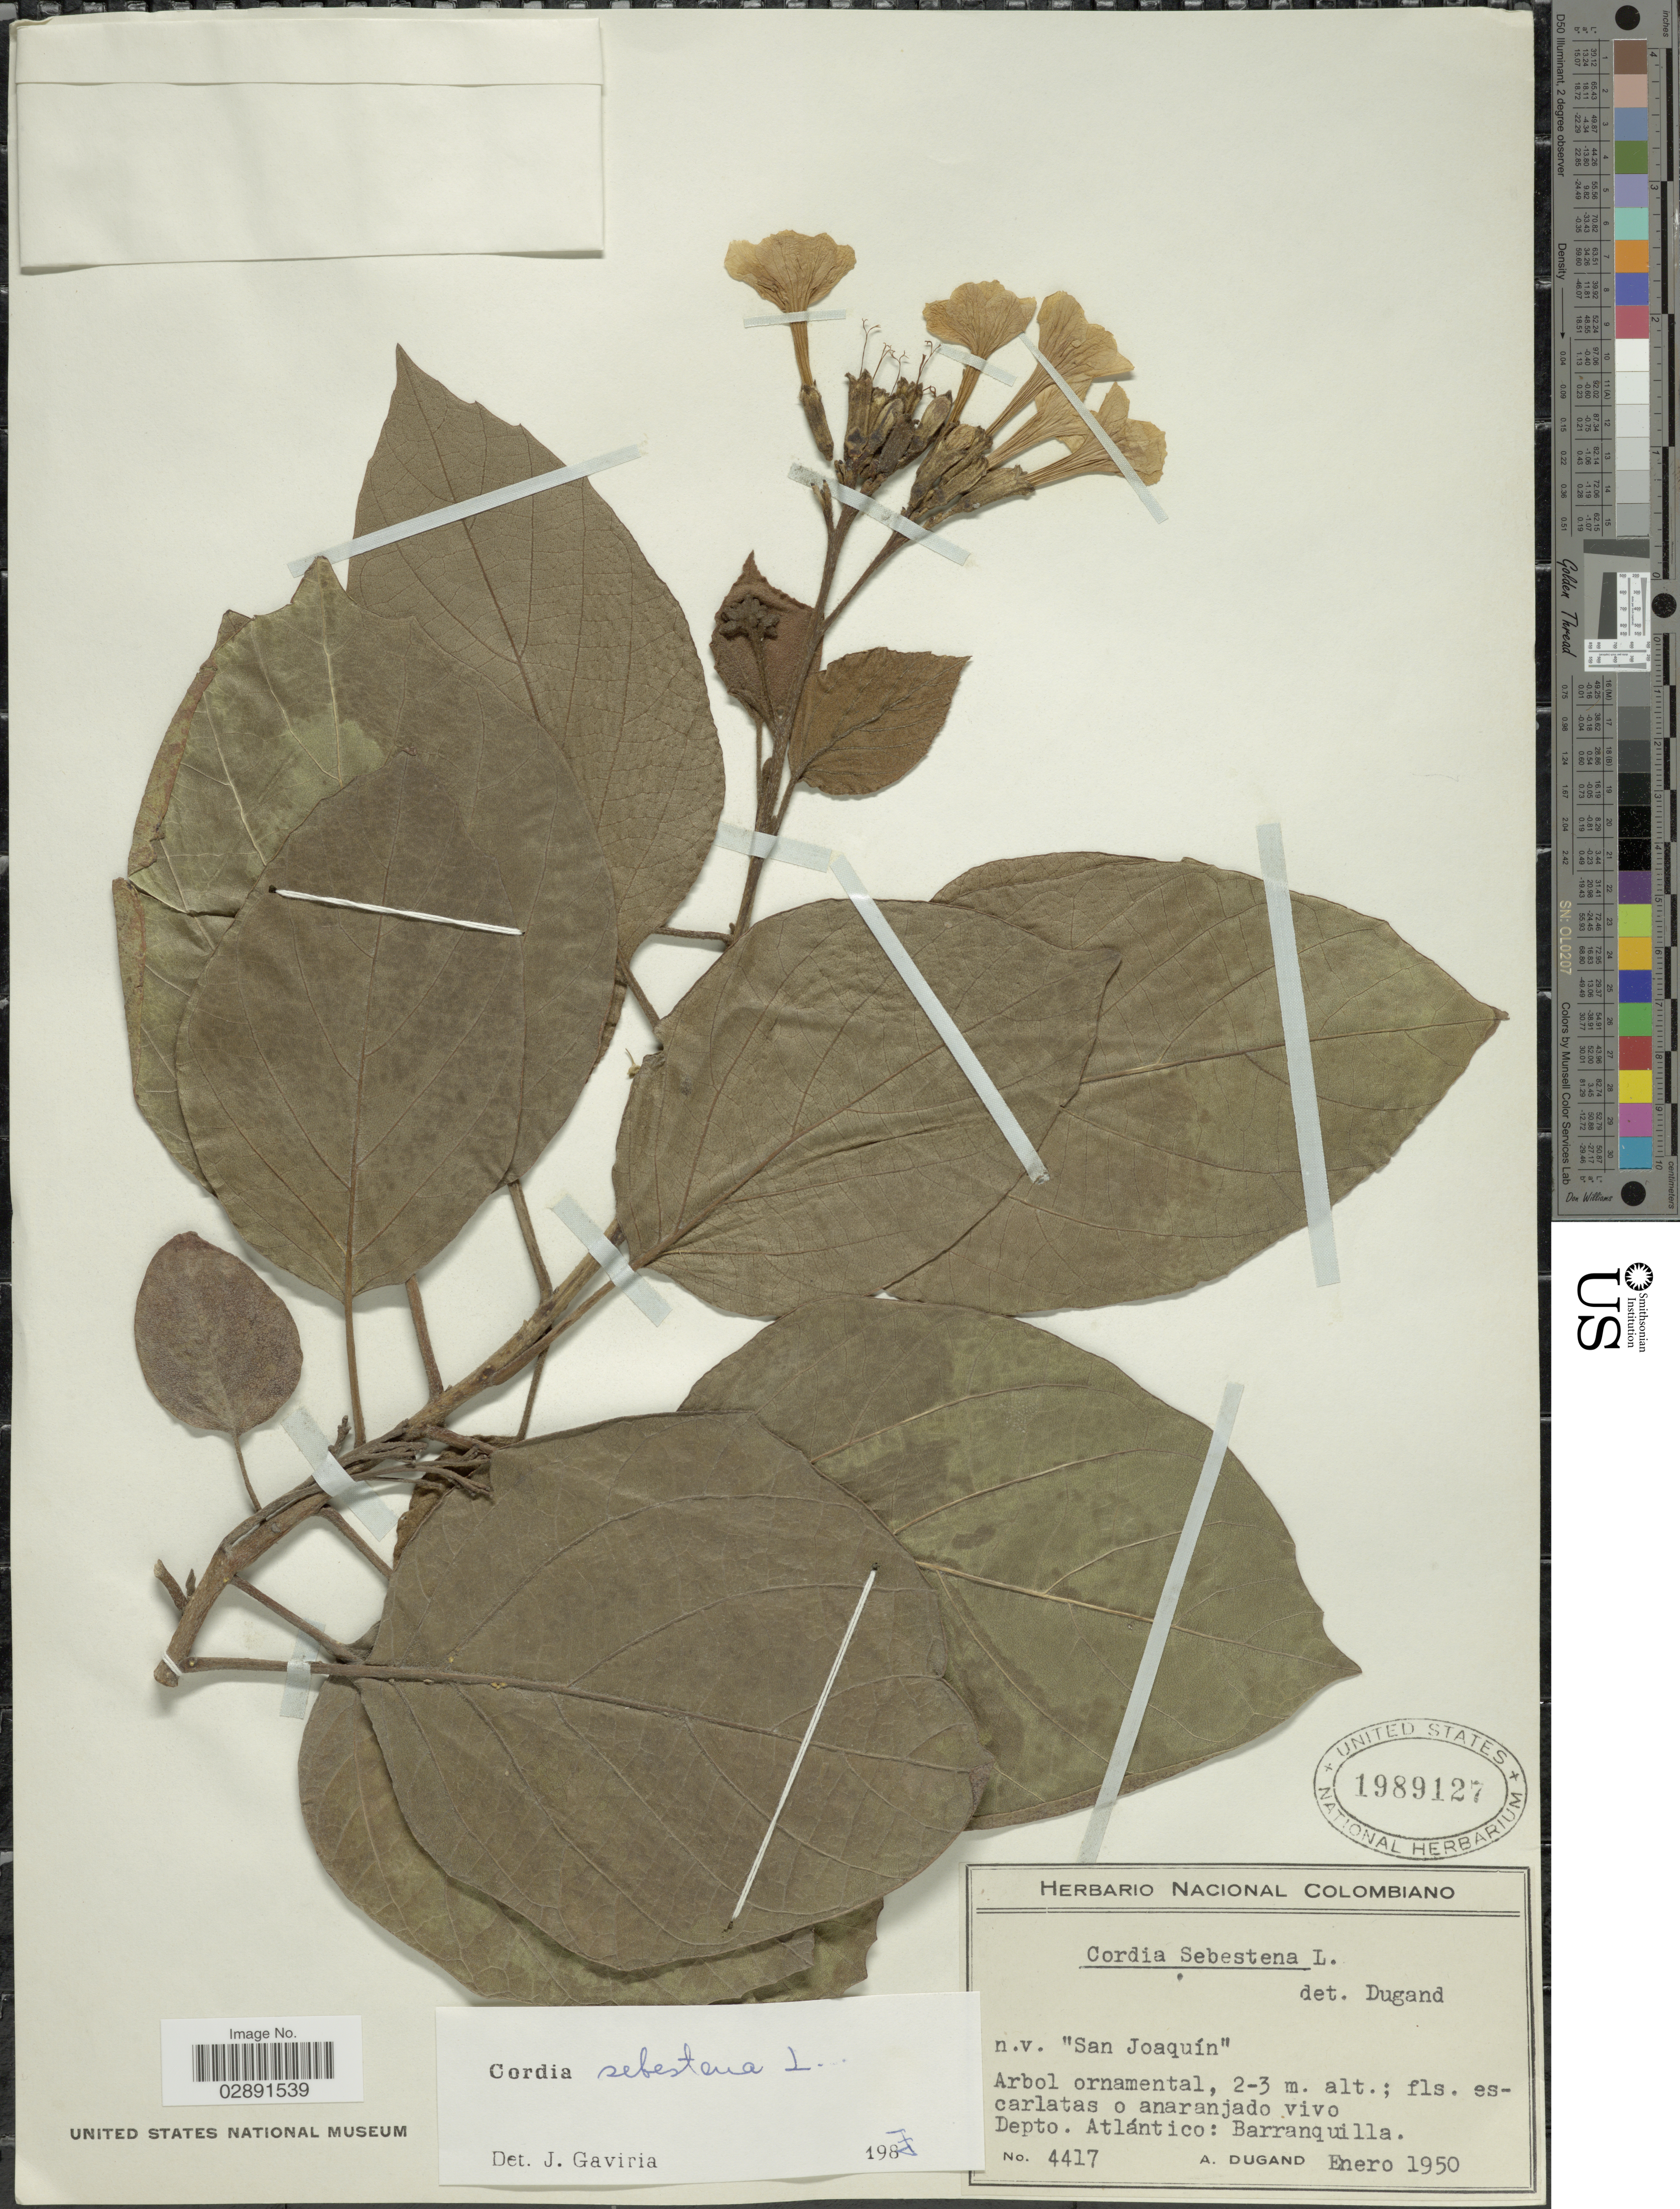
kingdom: Plantae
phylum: Tracheophyta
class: Magnoliopsida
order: Boraginales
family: Cordiaceae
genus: Cordia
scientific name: Cordia sebestena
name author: L.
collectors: A. Dugand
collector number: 4417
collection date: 1950-01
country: Colombia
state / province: Atlántico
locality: Depto. Atlántico: Barranquilla.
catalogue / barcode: US 1989127